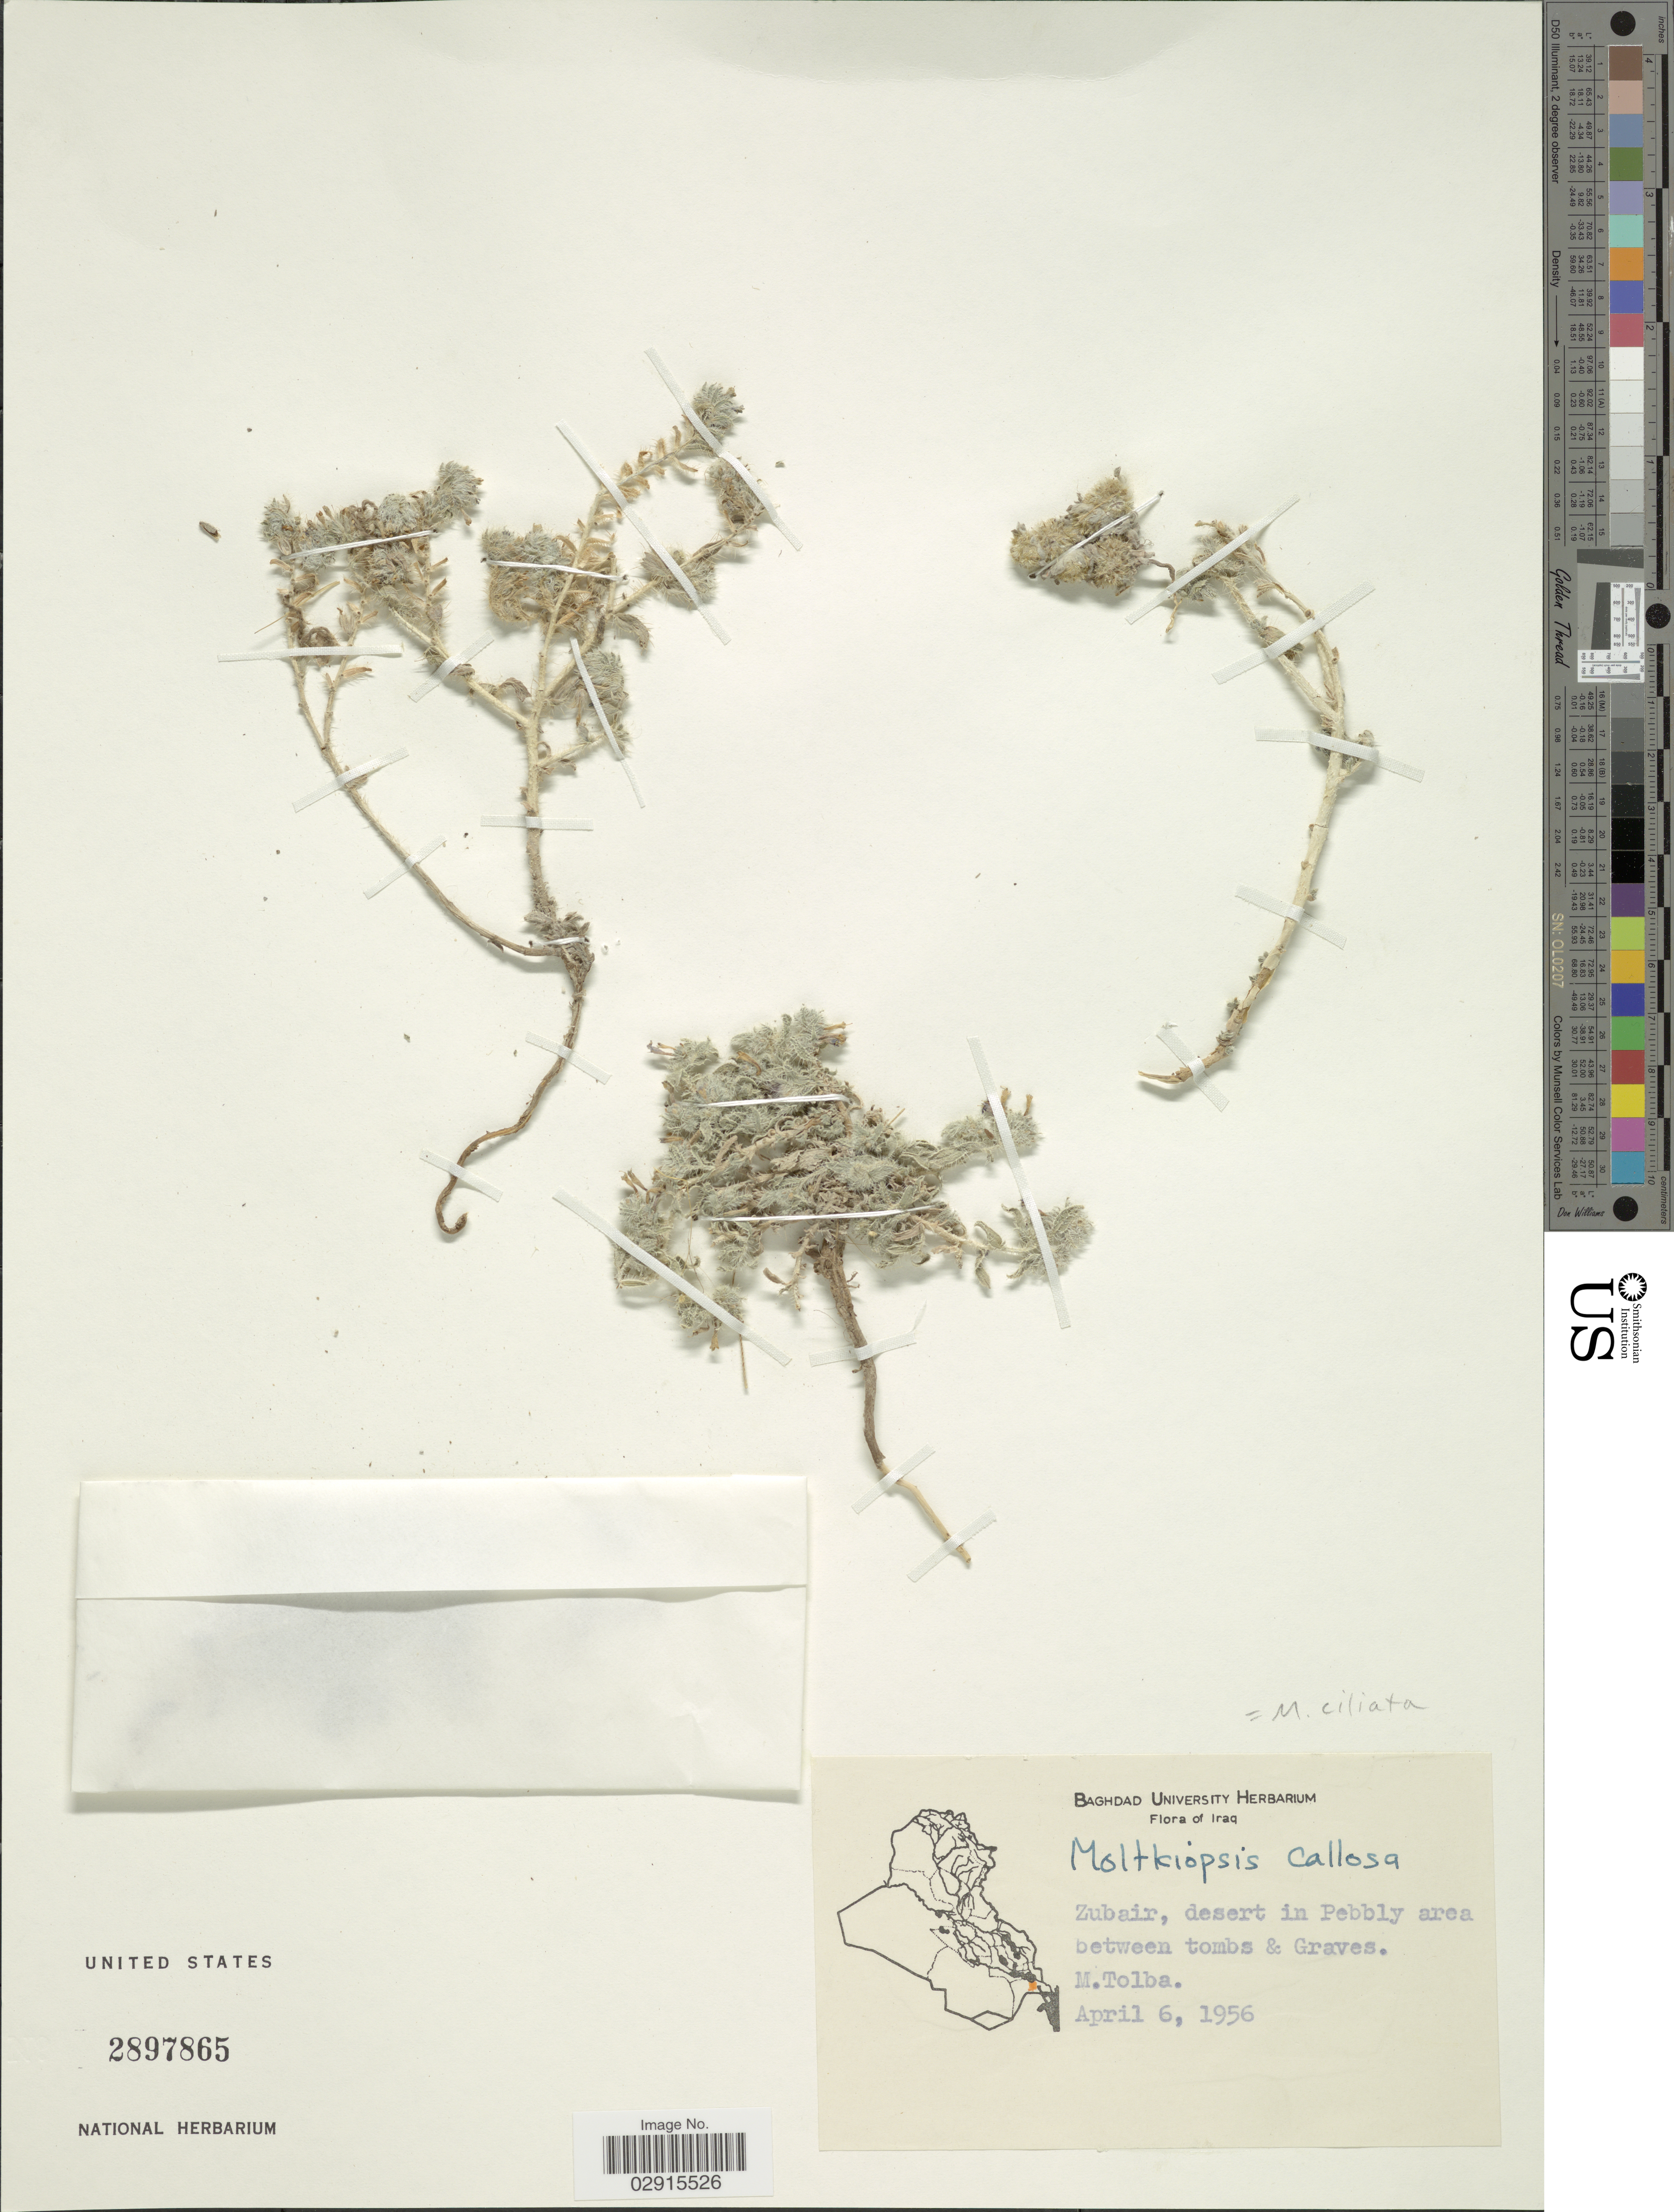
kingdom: Plantae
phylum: Tracheophyta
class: Magnoliopsida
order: Boraginales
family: Boraginaceae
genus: Moltkiopsis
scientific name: Moltkiopsis ciliata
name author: I.M. Johnst.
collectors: M. Tolba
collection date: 1956-04-06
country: Iraq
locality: Zubair, desert in Pebbly area between tombs & Graves.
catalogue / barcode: US 2897865